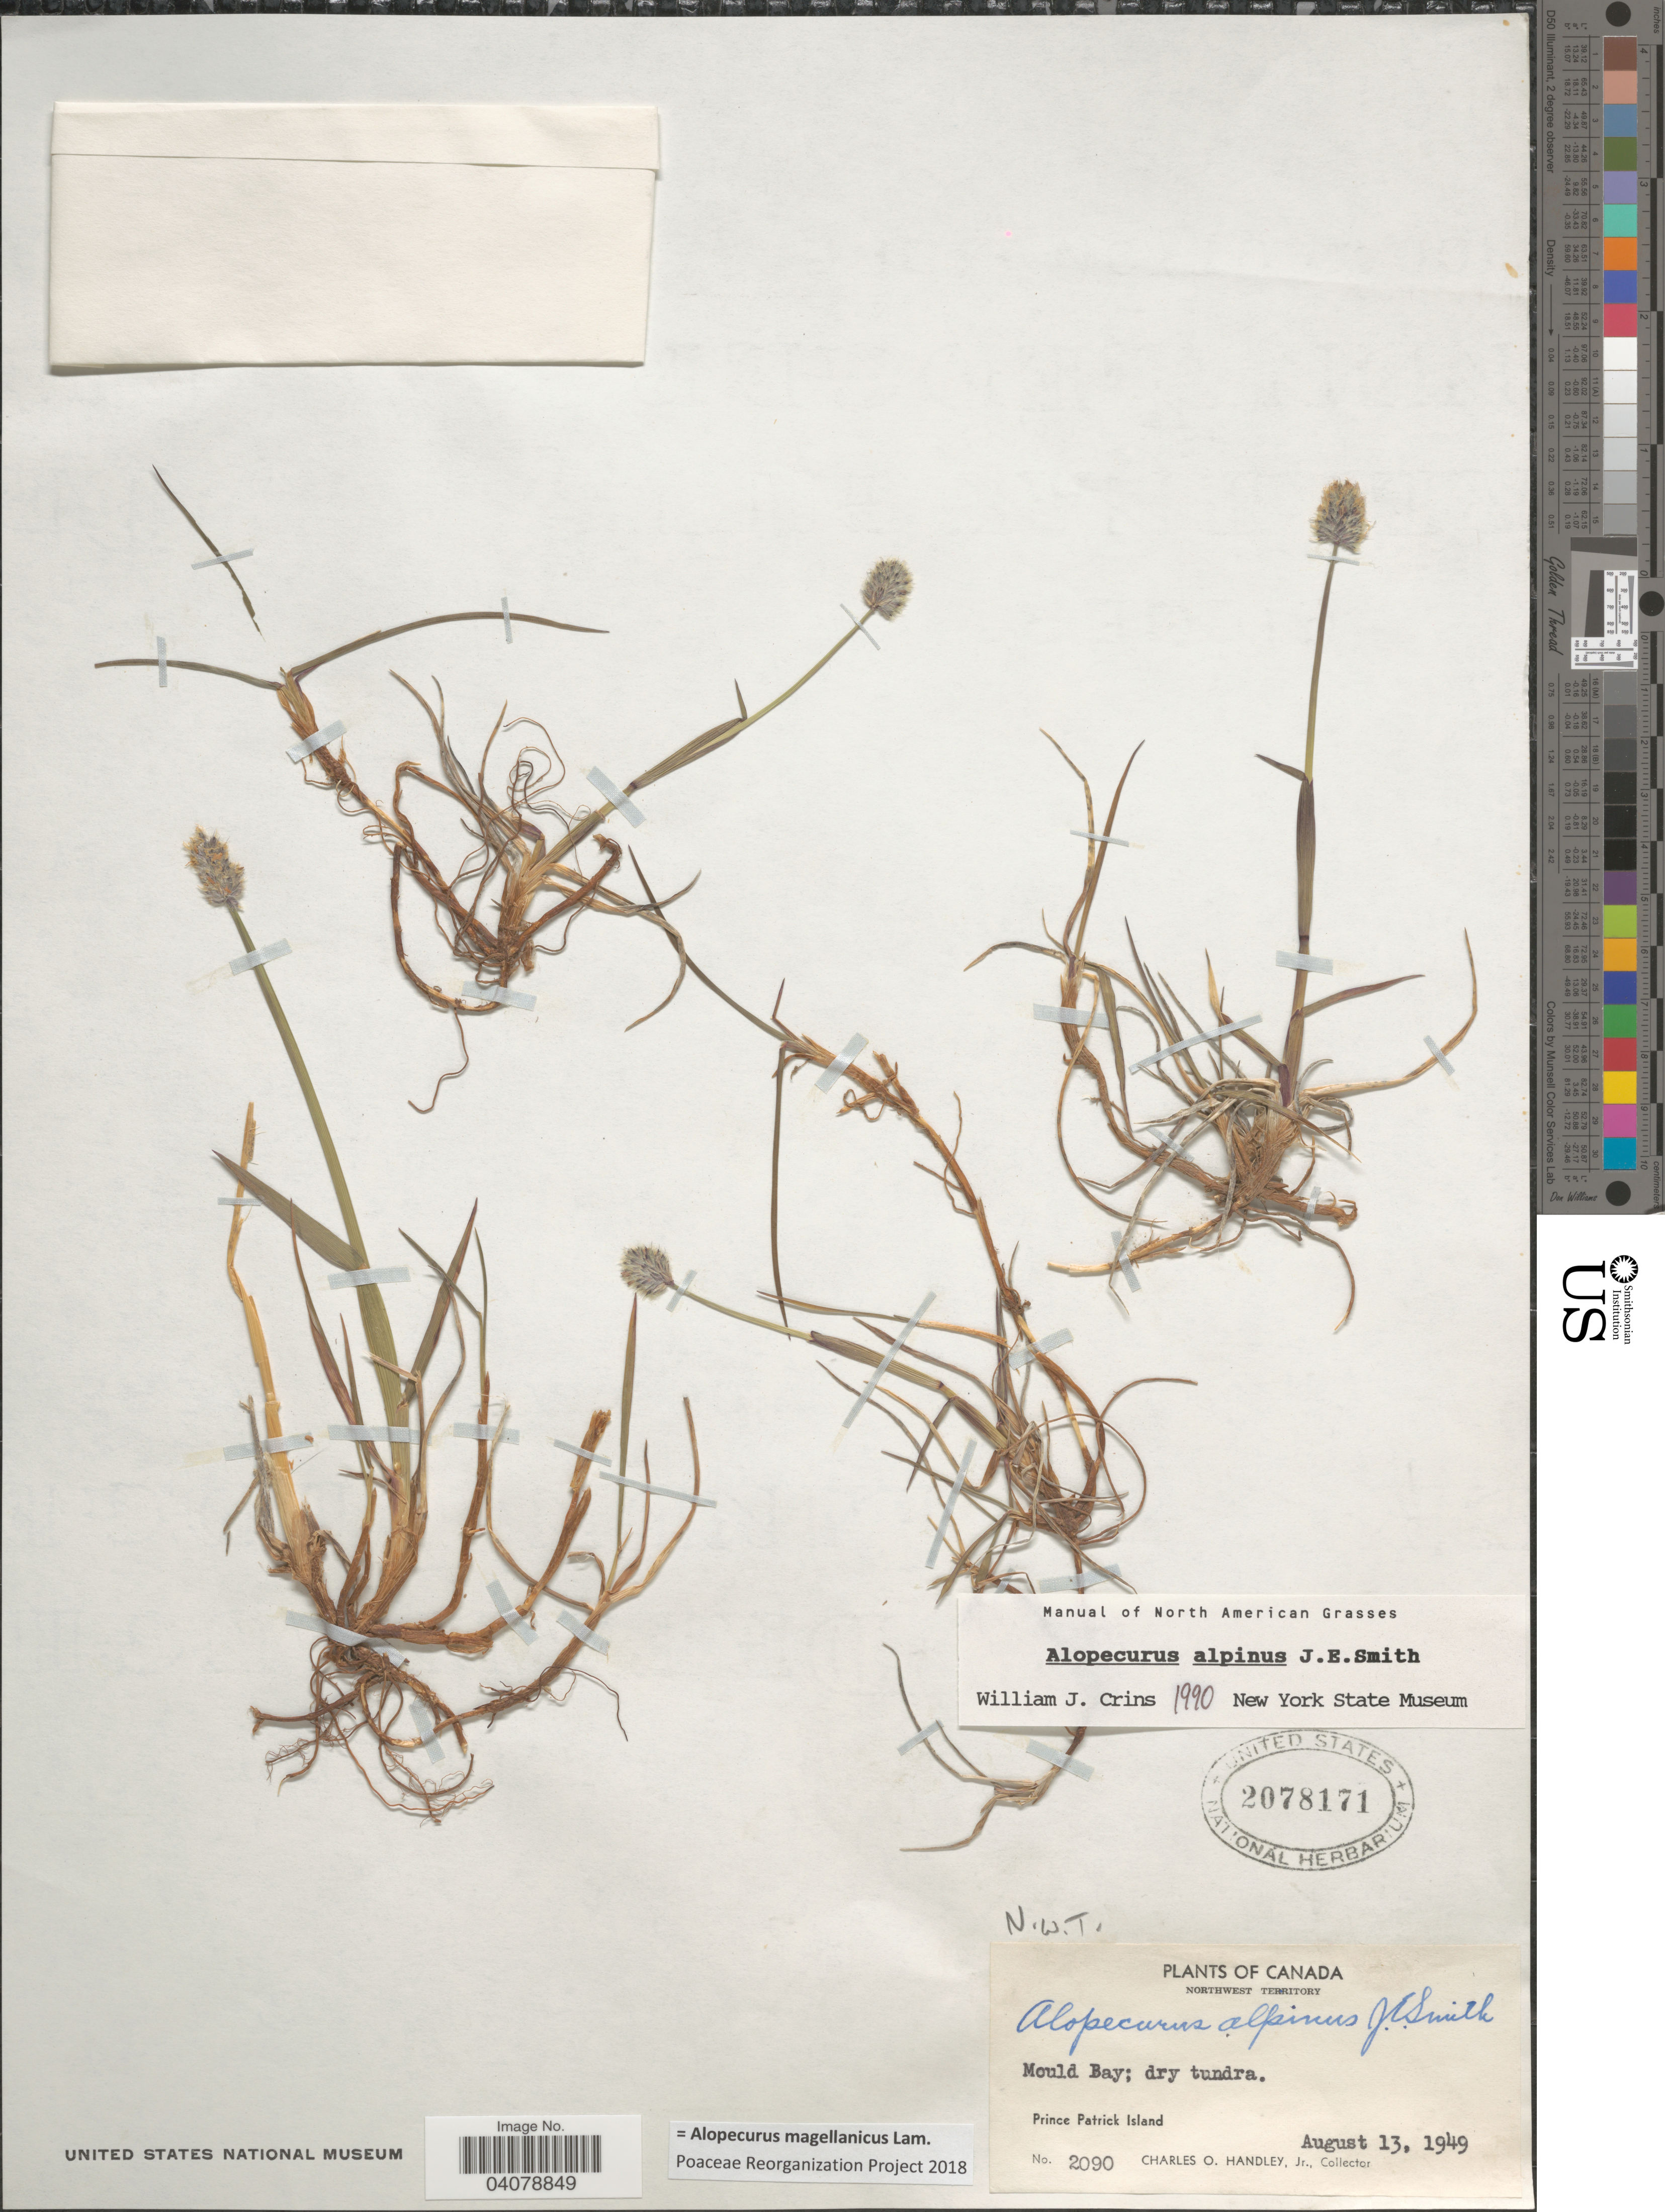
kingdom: Plantae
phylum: Tracheophyta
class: Liliopsida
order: Poales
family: Poaceae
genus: Alopecurus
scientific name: Alopecurus magellanicus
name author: Lam.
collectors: C. Handley Jr.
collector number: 2090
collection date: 1949-08-13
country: Canada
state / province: Northwest Territories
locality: Northwest Territory. Mould Bay. Prince Patrick Island.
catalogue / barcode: US 2078171